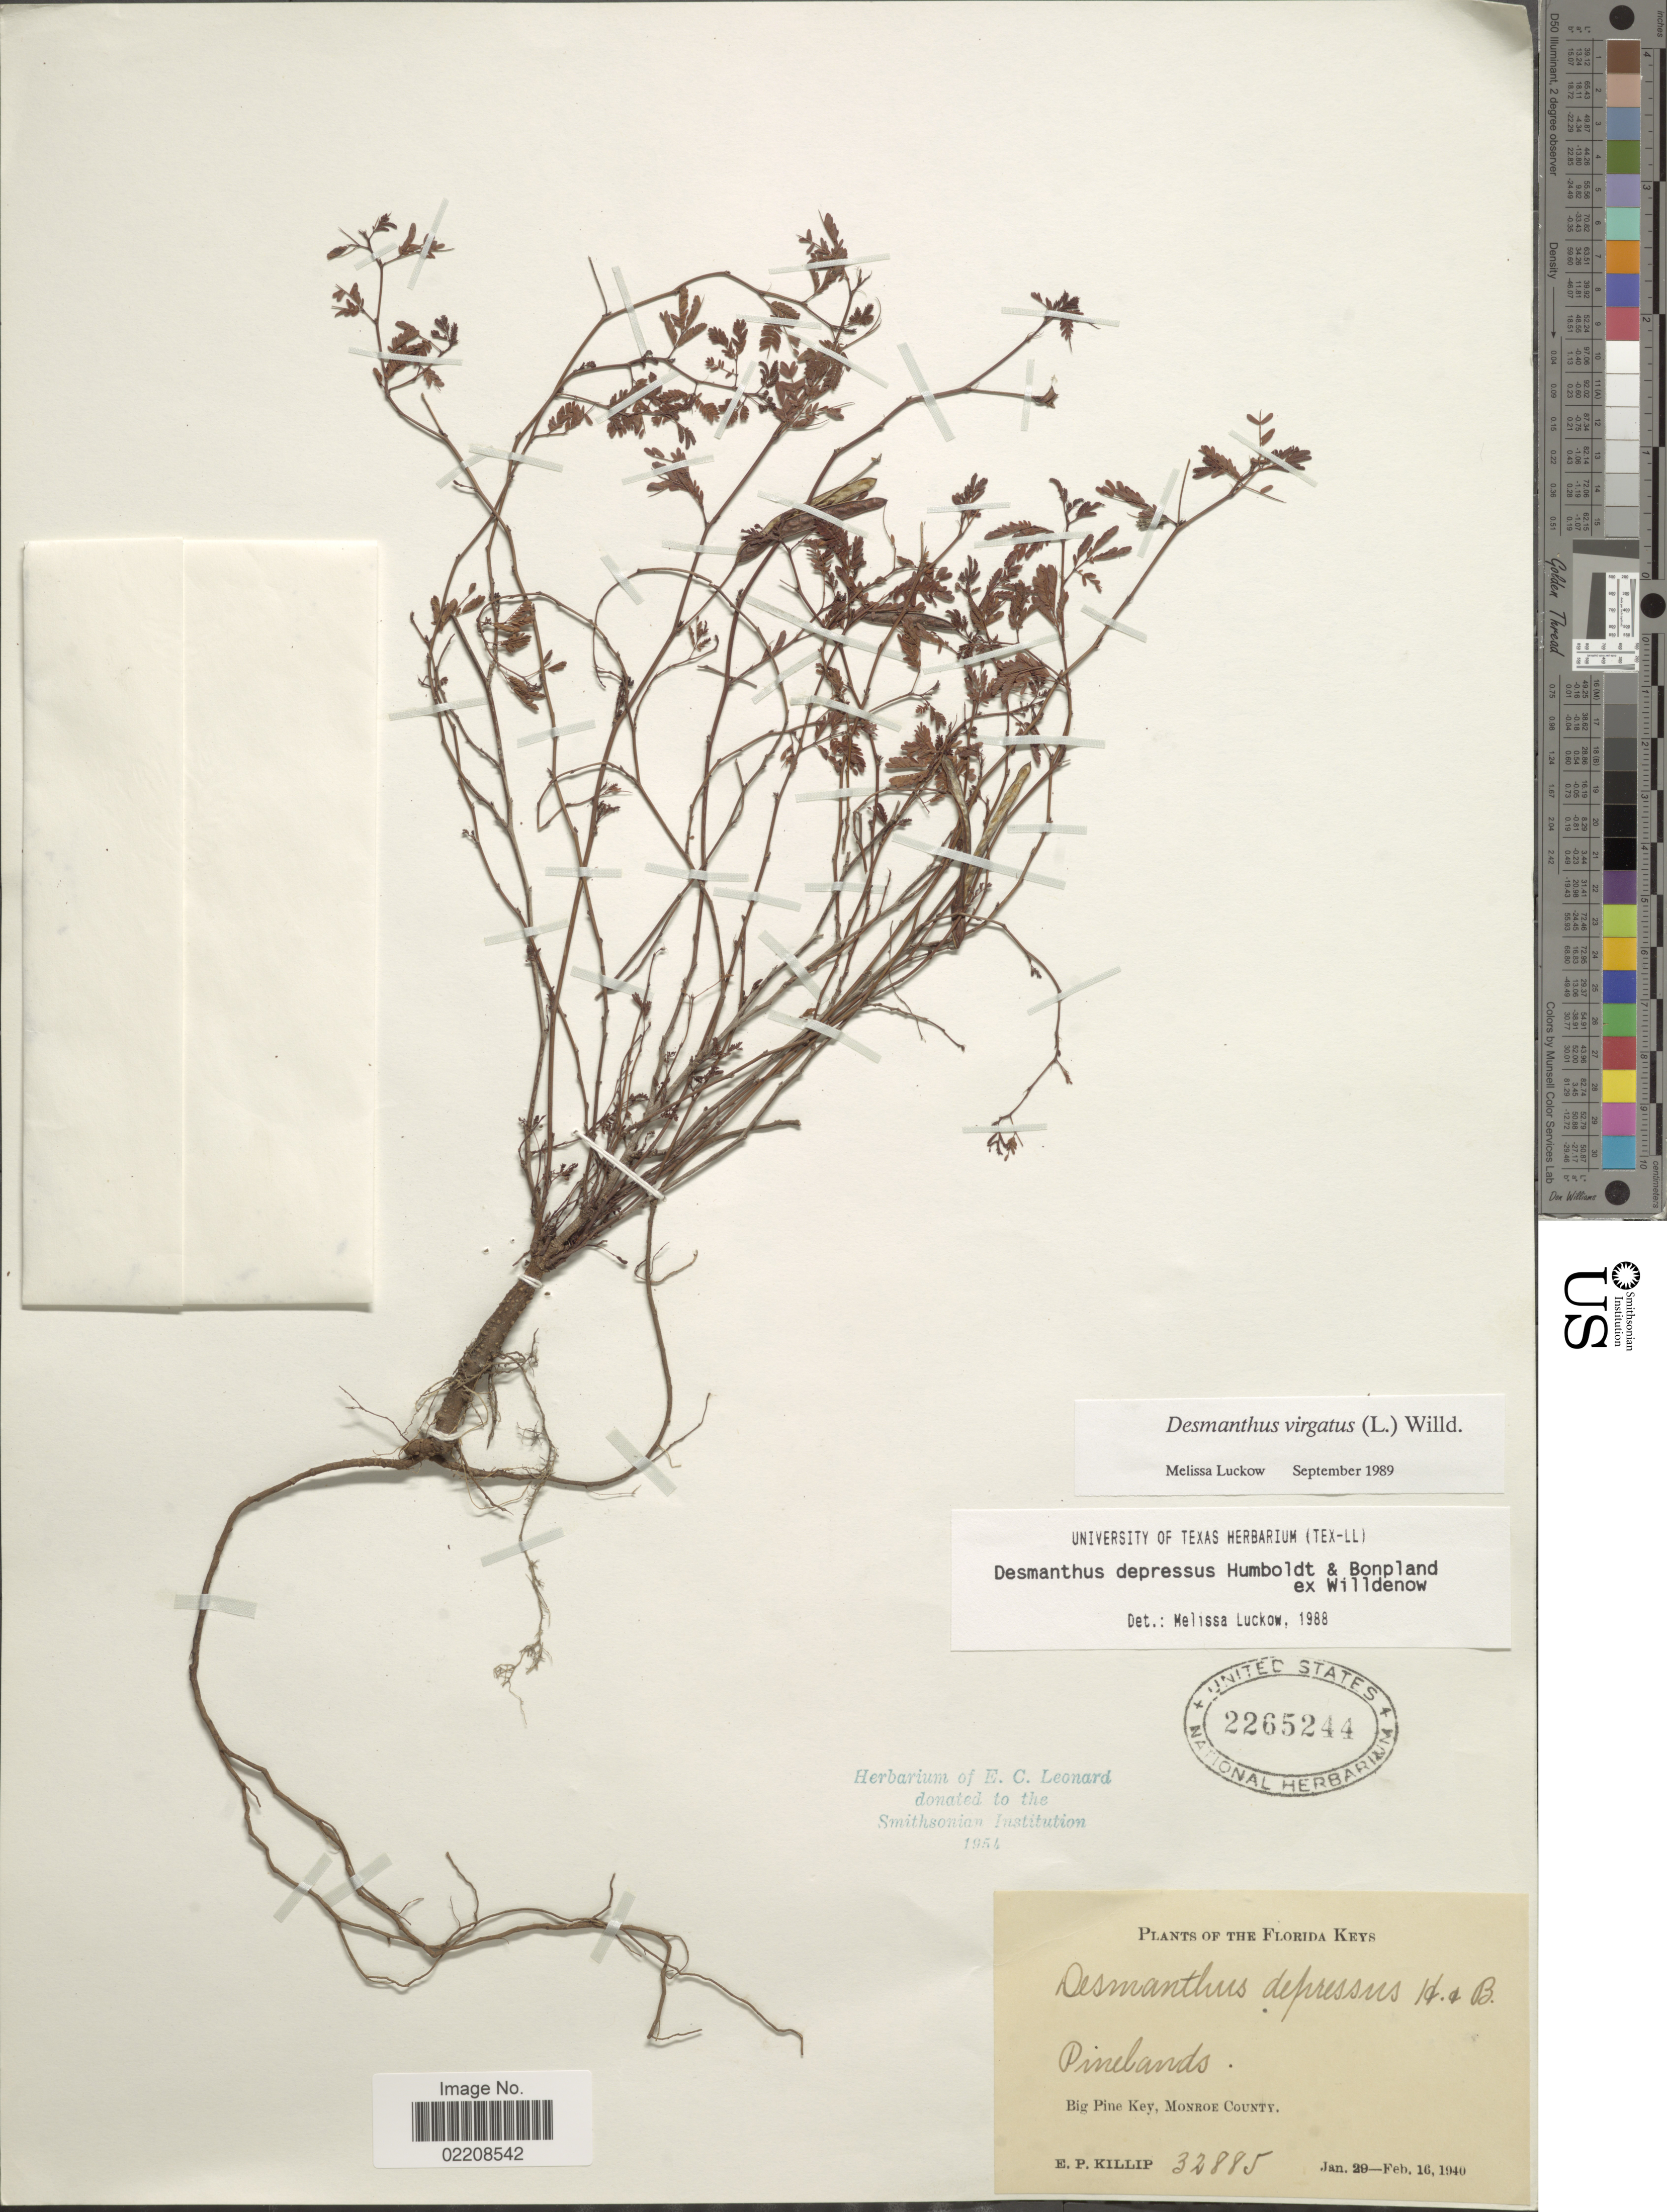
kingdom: Plantae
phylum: Tracheophyta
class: Magnoliopsida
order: Fabales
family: Fabaceae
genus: Desmanthus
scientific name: Desmanthus virgatus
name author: (L.) Willd.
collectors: E. P. Killip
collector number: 32885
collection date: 1940-01-29/1940-02-16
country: United States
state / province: Florida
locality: Florida Keys. Pinelands. Big Pine Key, Monroe County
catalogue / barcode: US 2265244